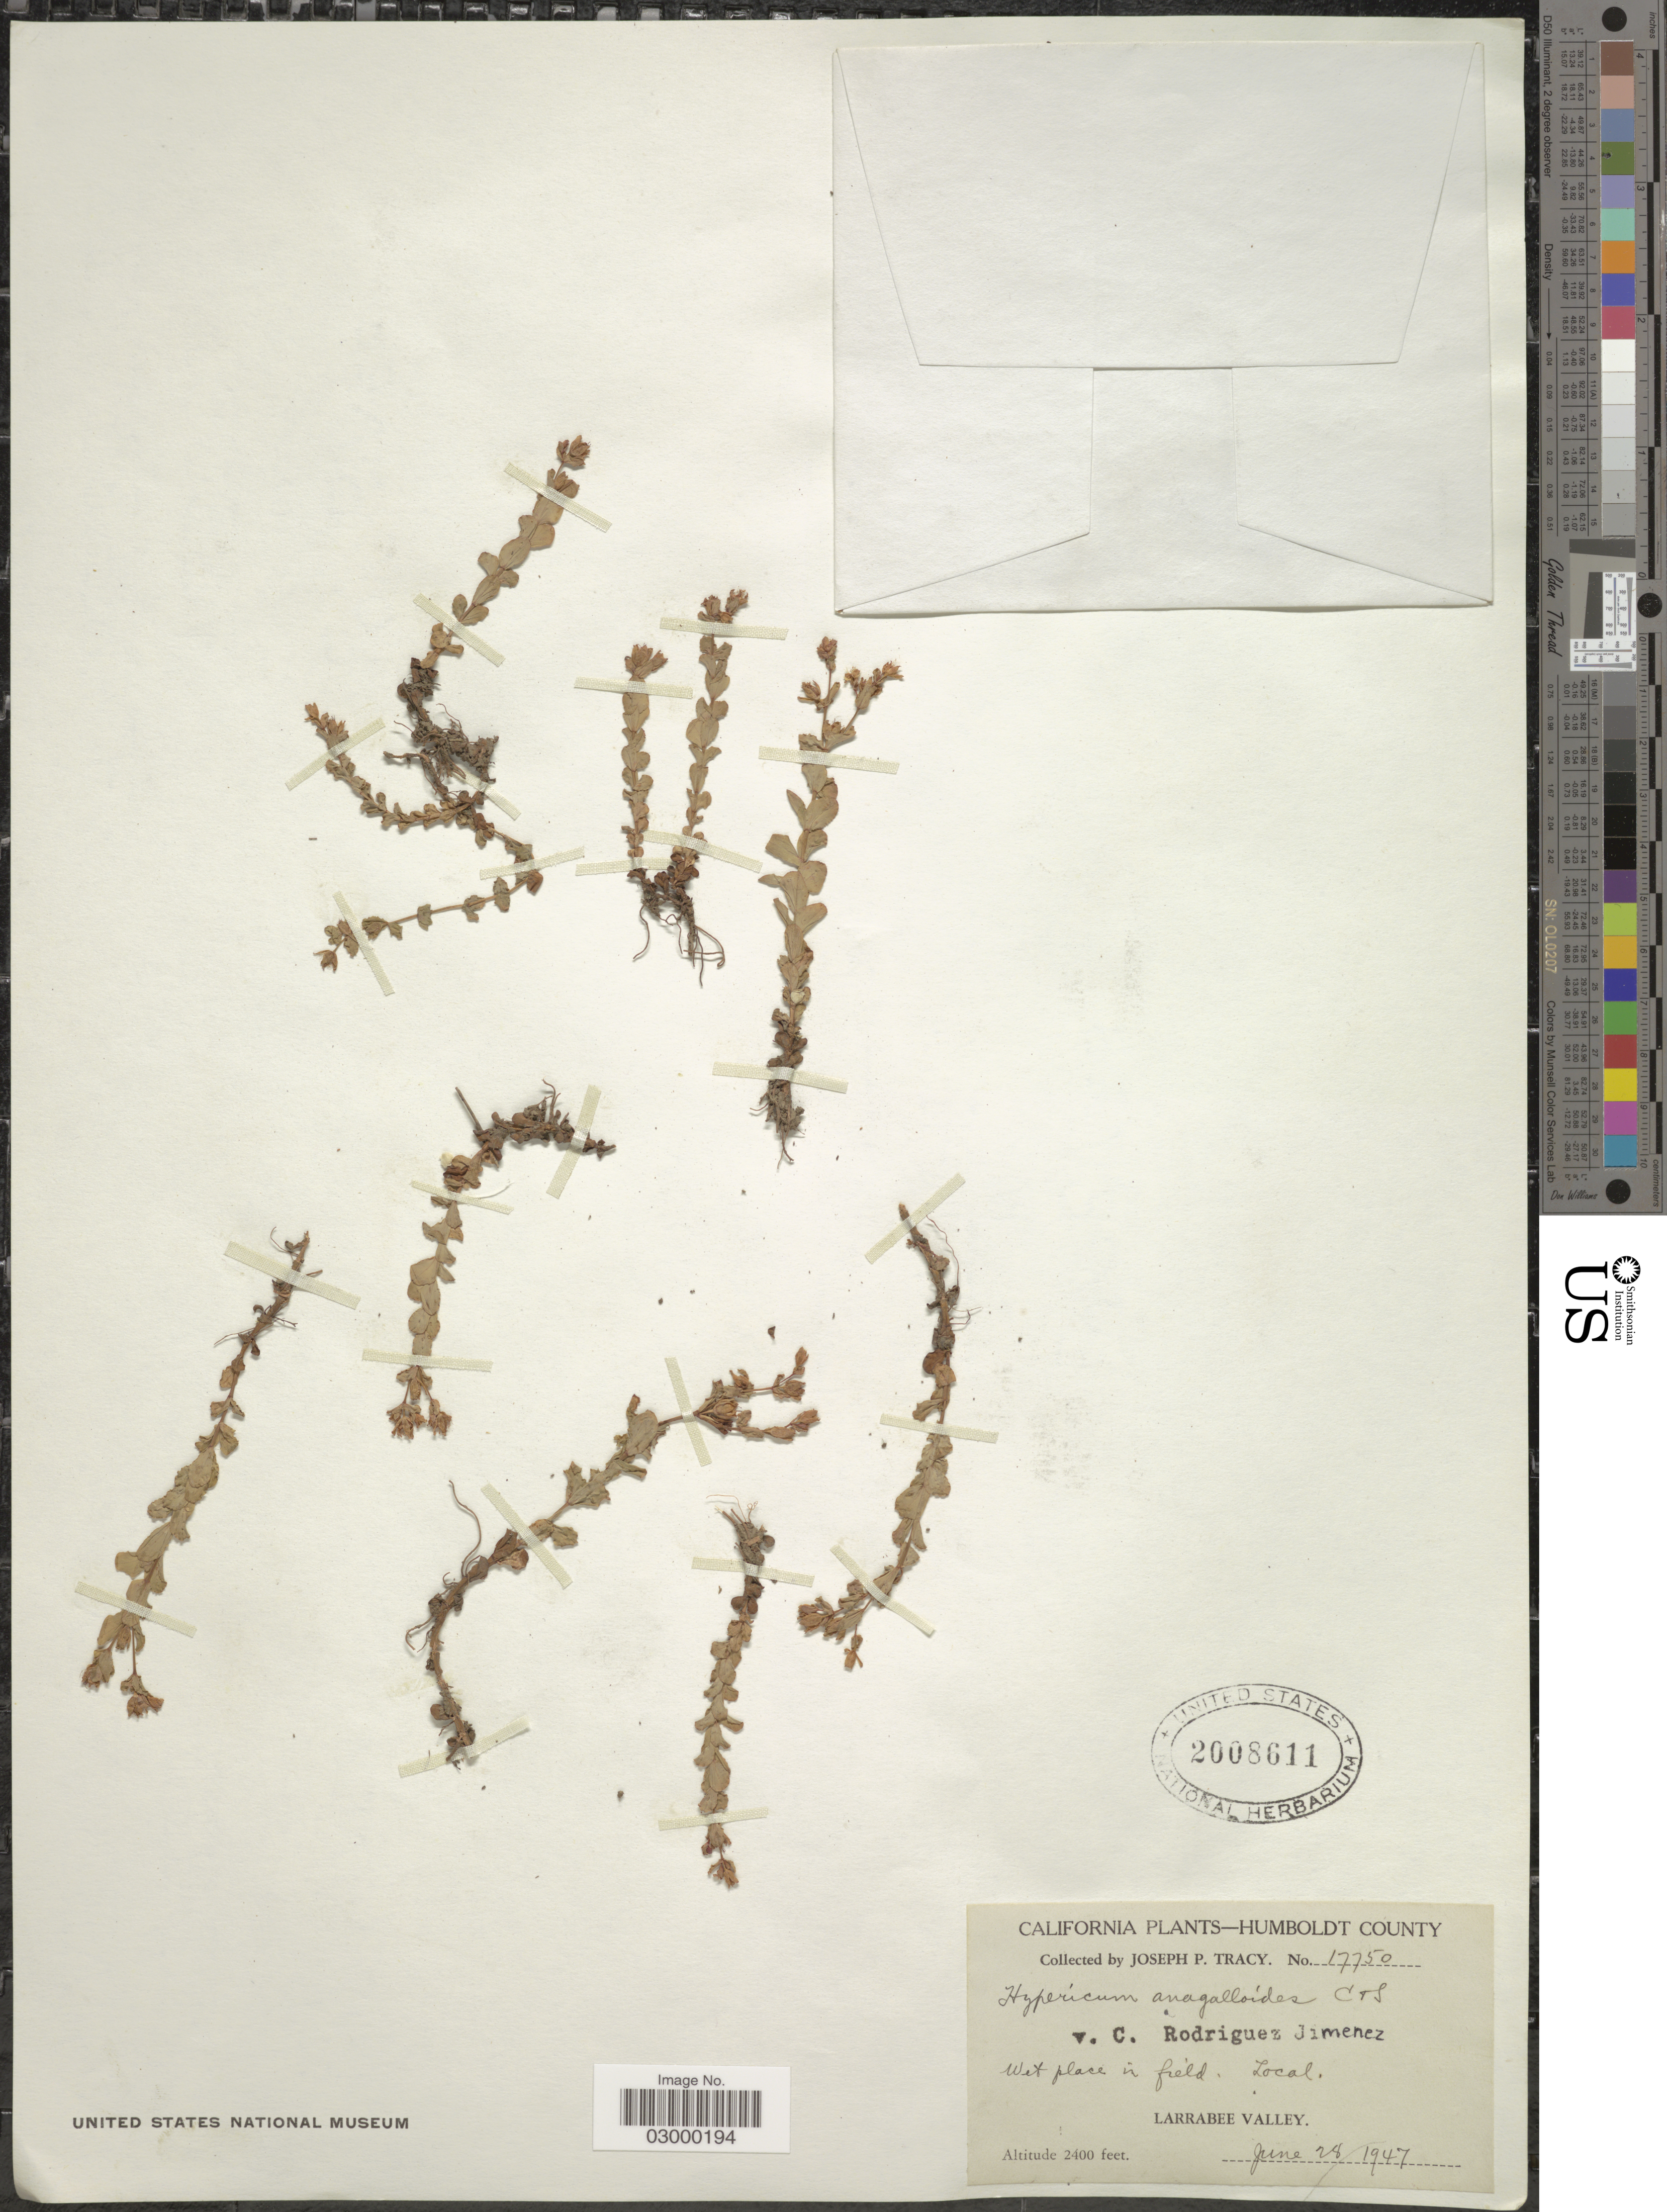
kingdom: Plantae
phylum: Tracheophyta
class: Magnoliopsida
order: Malpighiales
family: Hypericaceae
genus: Hypericum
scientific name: Hypericum anagalloides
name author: Cham. & Schltdl.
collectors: J. Tracy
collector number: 17750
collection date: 1947-06-28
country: United States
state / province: California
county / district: Humboldt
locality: Humboldt County, Larrabee Valley.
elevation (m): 732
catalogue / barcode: US 2008611